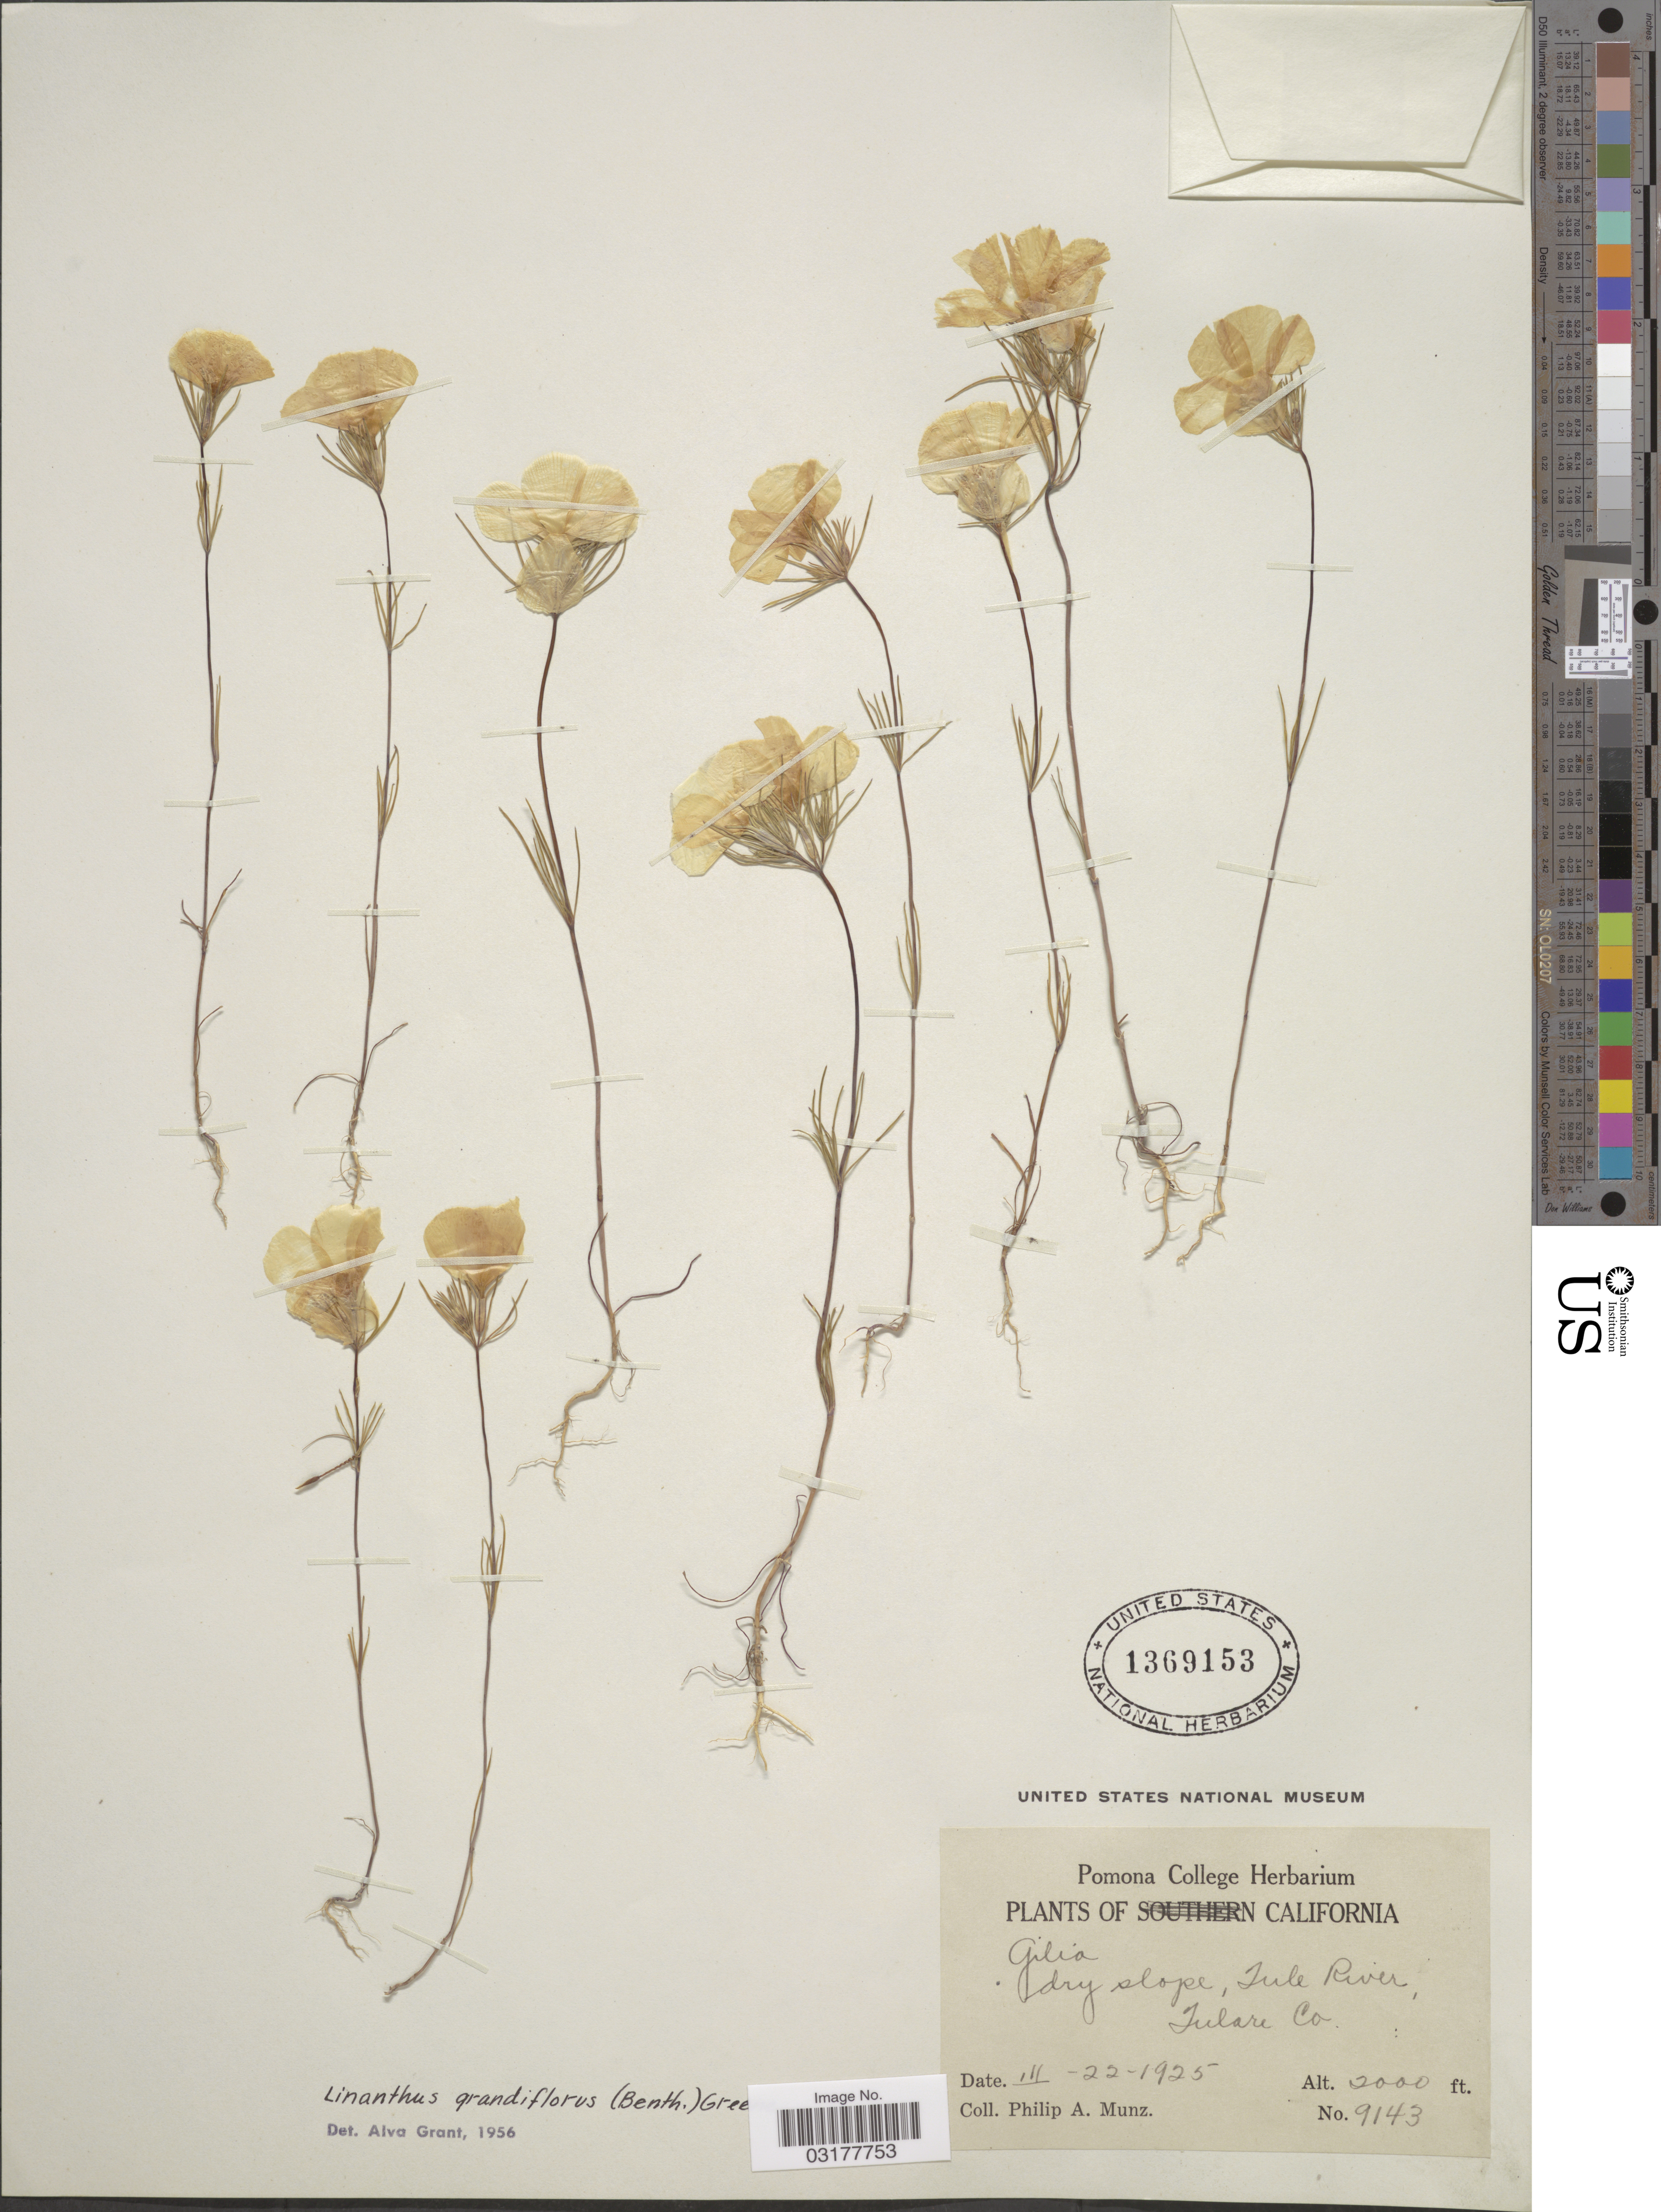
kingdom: Plantae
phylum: Tracheophyta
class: Magnoliopsida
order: Ericales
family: Polemoniaceae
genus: Leptosiphon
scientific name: Leptosiphon grandiflorus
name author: Benth.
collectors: P. A. Munz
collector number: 9143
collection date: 1925-03-22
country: United States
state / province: California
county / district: Tulare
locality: Dry slope, Tule River, Tulare Co.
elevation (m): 610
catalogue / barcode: US 1369153